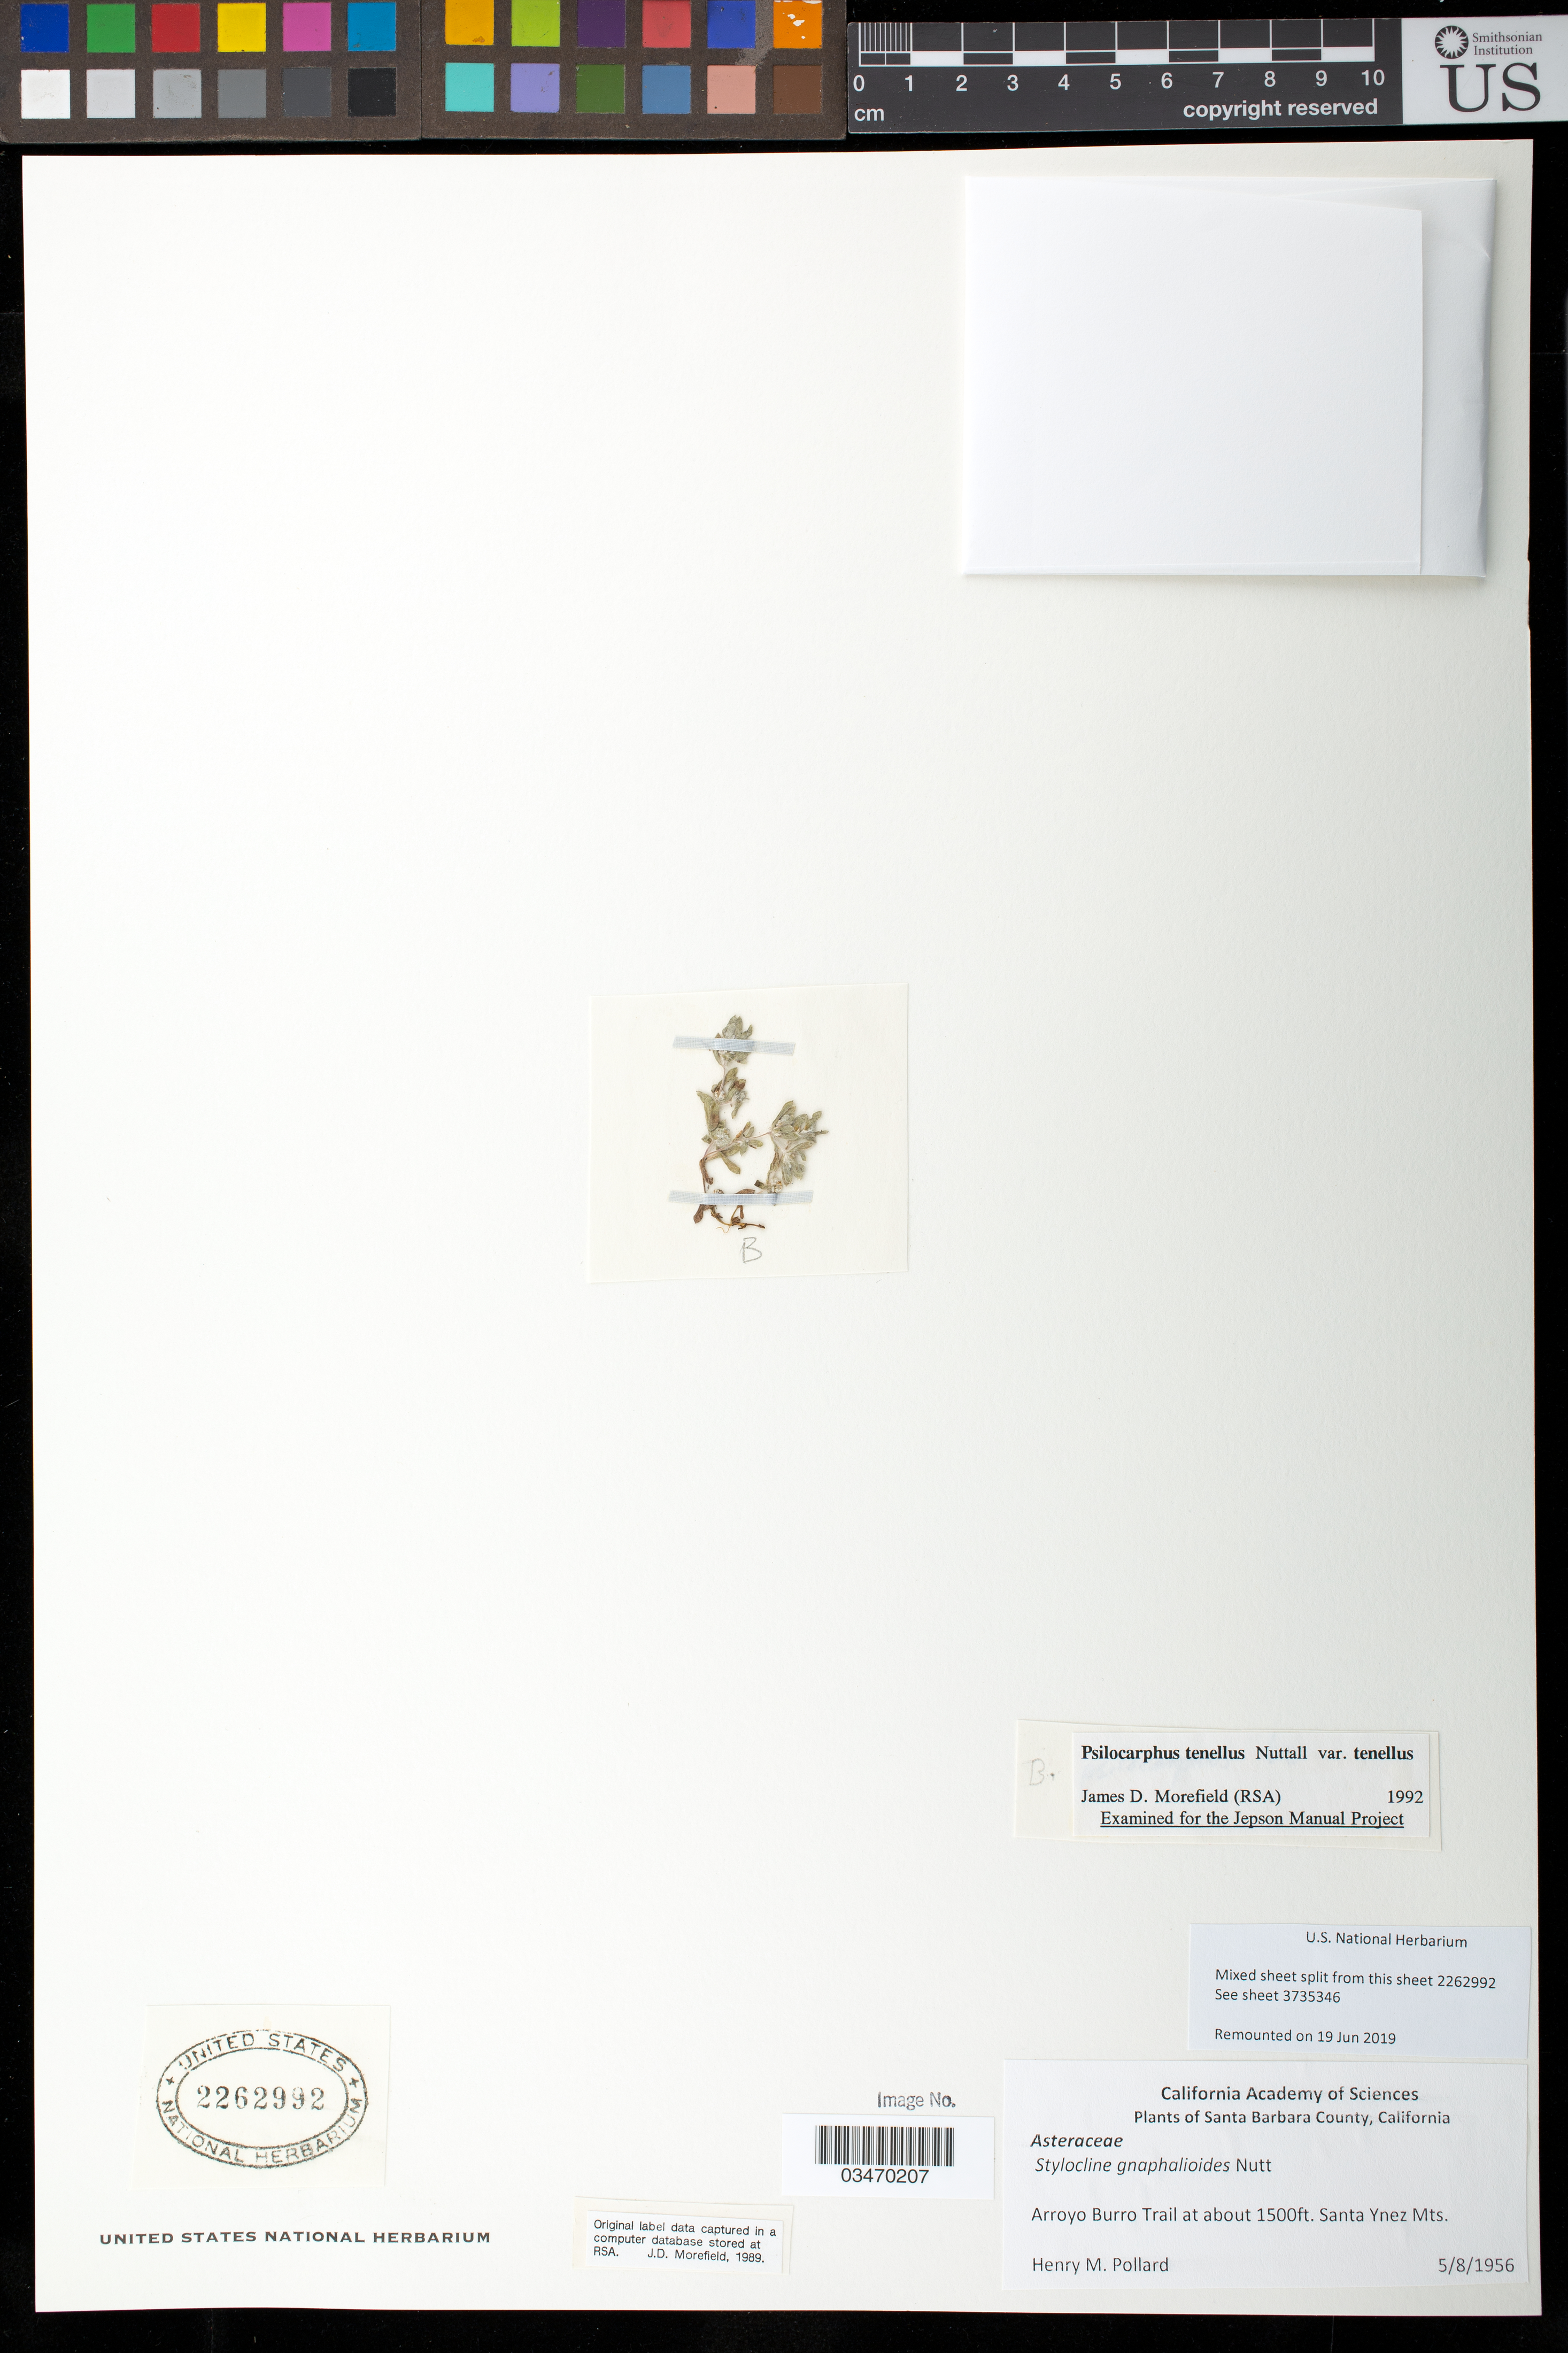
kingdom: Plantae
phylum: Tracheophyta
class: Magnoliopsida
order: Asterales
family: Asteraceae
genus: Psilocarphus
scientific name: Psilocarphus tenellus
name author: Nutt.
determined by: Morefield, James D., (RSA), Rancho Santa Ana Botanic Garden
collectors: H. M. Pollard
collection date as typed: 5 May 1956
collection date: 1956-05-05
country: United States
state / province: California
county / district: Santa Barbara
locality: Santa Ynes Mts. Arroyo Burro Trail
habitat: trailside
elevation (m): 457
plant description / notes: Specimen split from mixed sheet no. 2262992. Remounted on 19 Jun 2019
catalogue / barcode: US 2262992